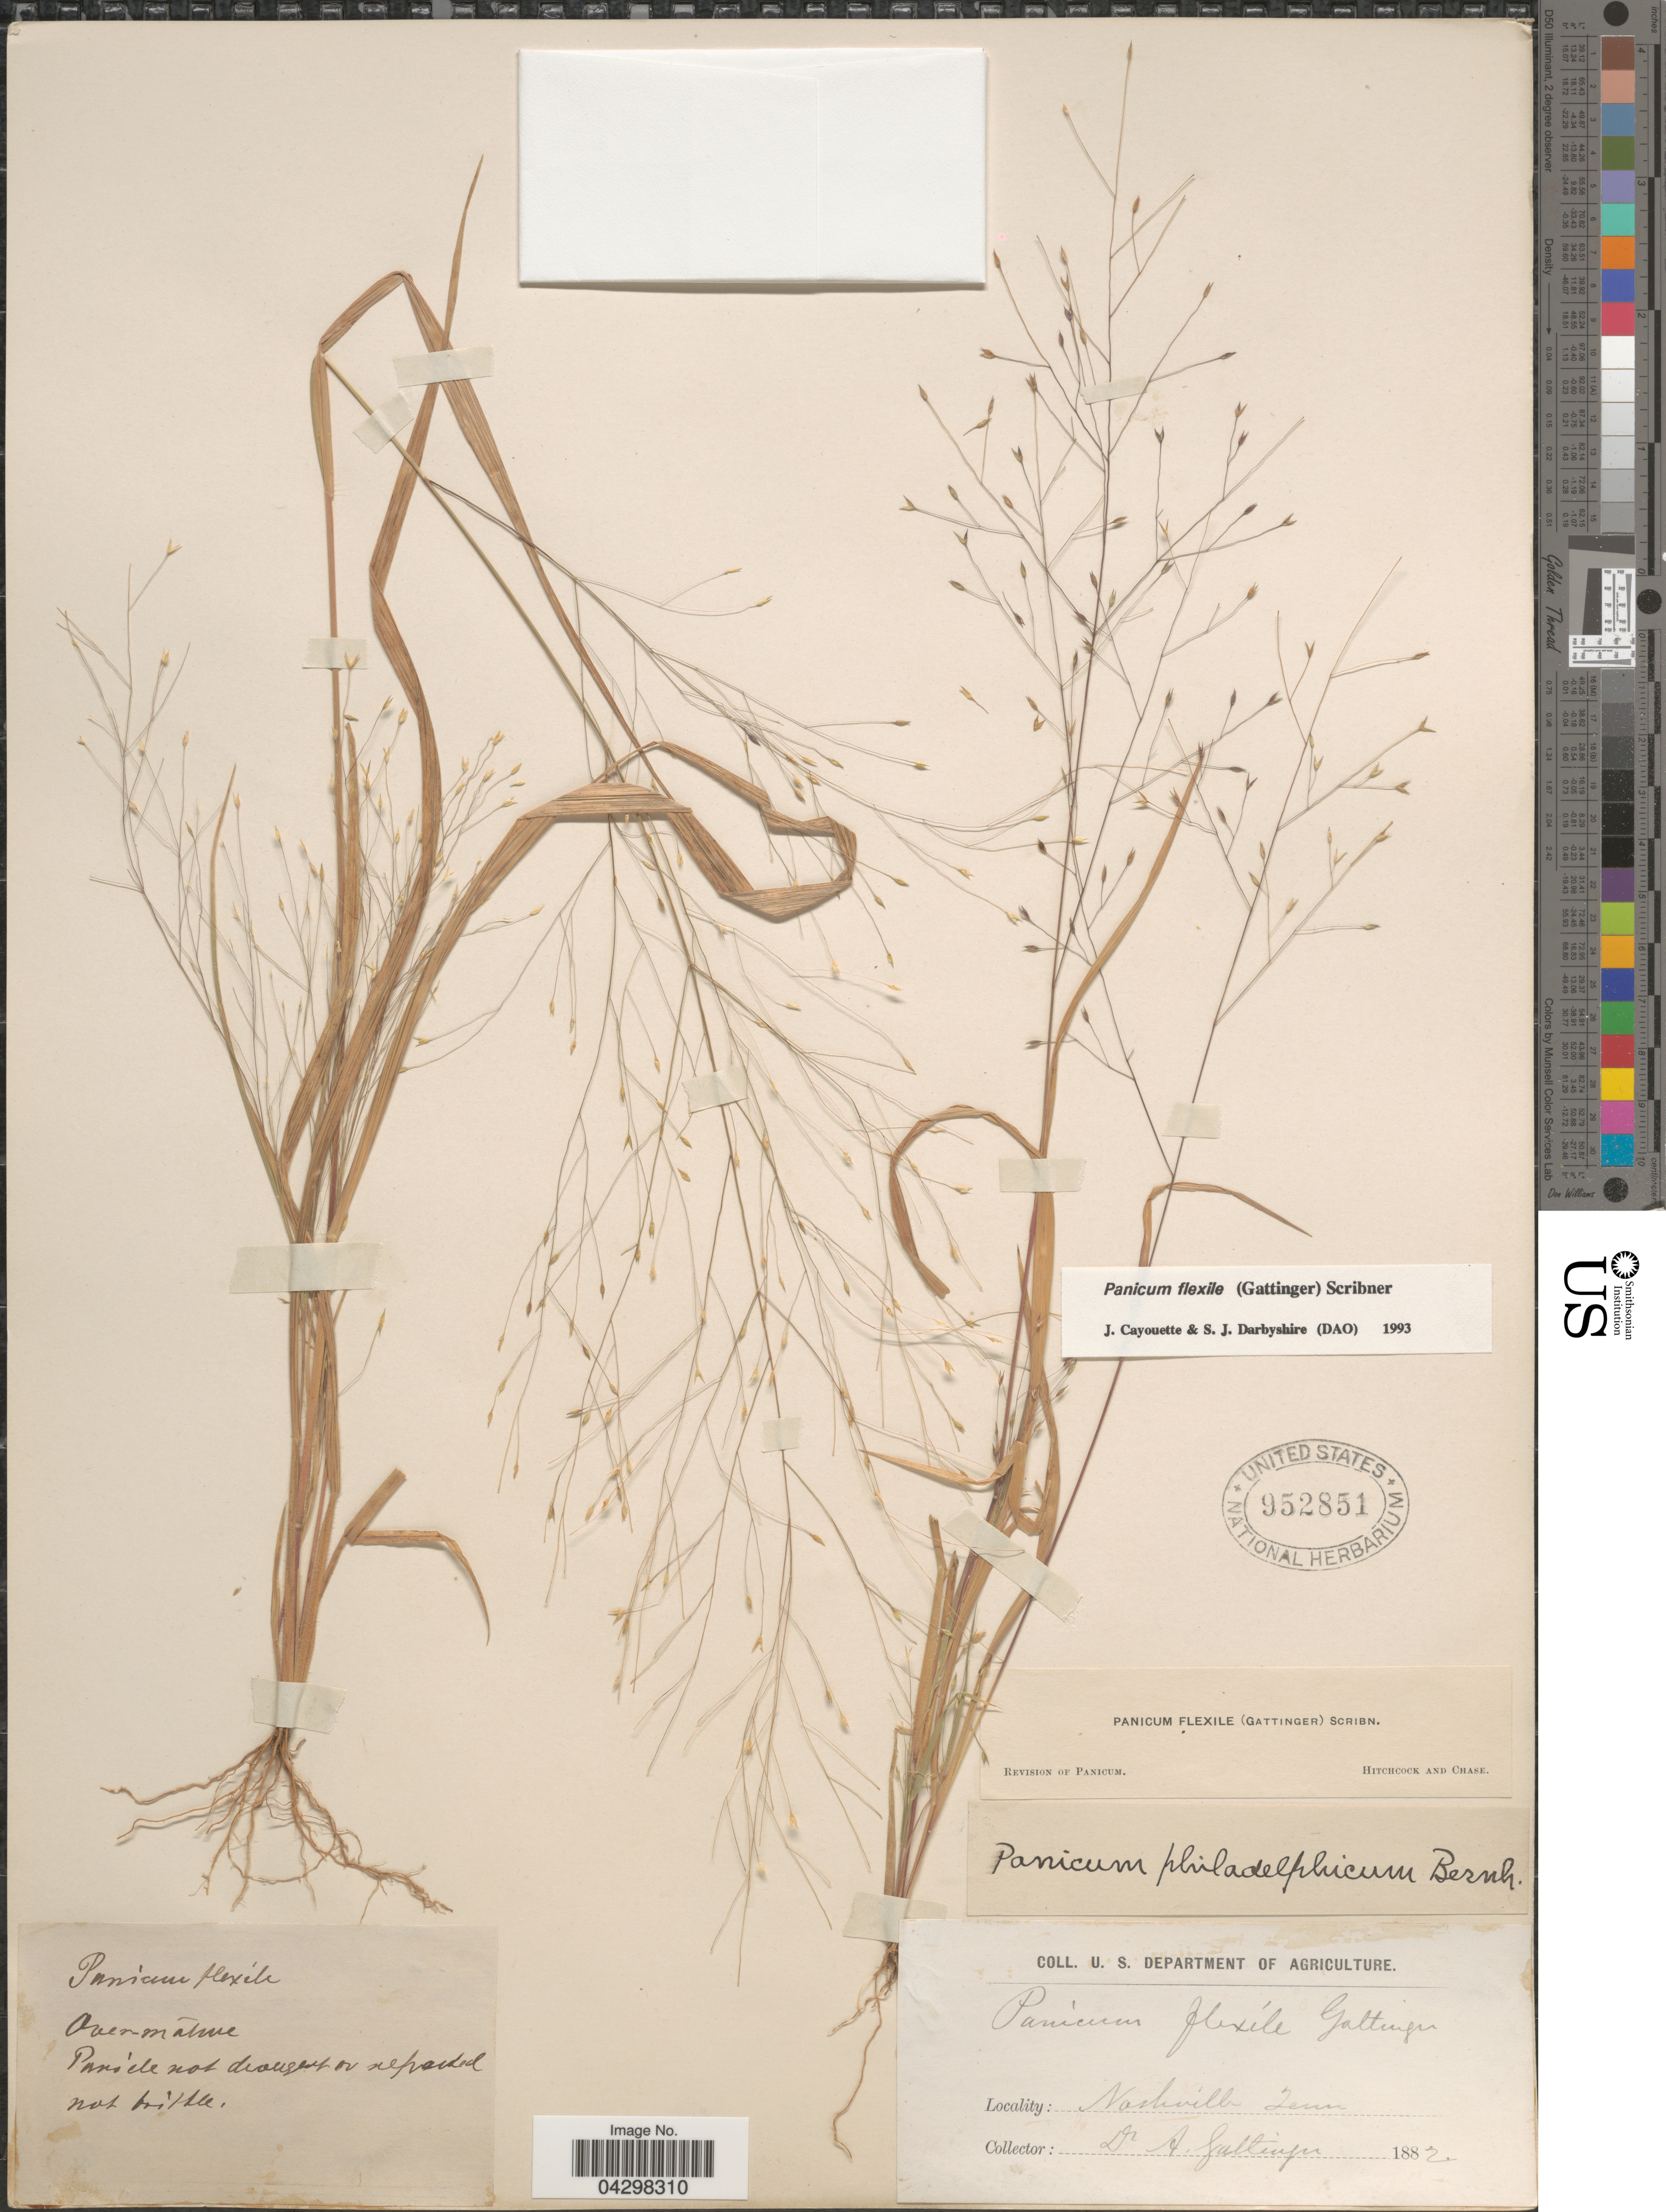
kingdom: Plantae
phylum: Tracheophyta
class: Liliopsida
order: Poales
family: Poaceae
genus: Panicum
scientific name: Panicum flexile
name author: (Gatt.) Scribn.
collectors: A. Gattinger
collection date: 1882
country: United States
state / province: Tennessee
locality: Nashville.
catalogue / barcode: US 952851